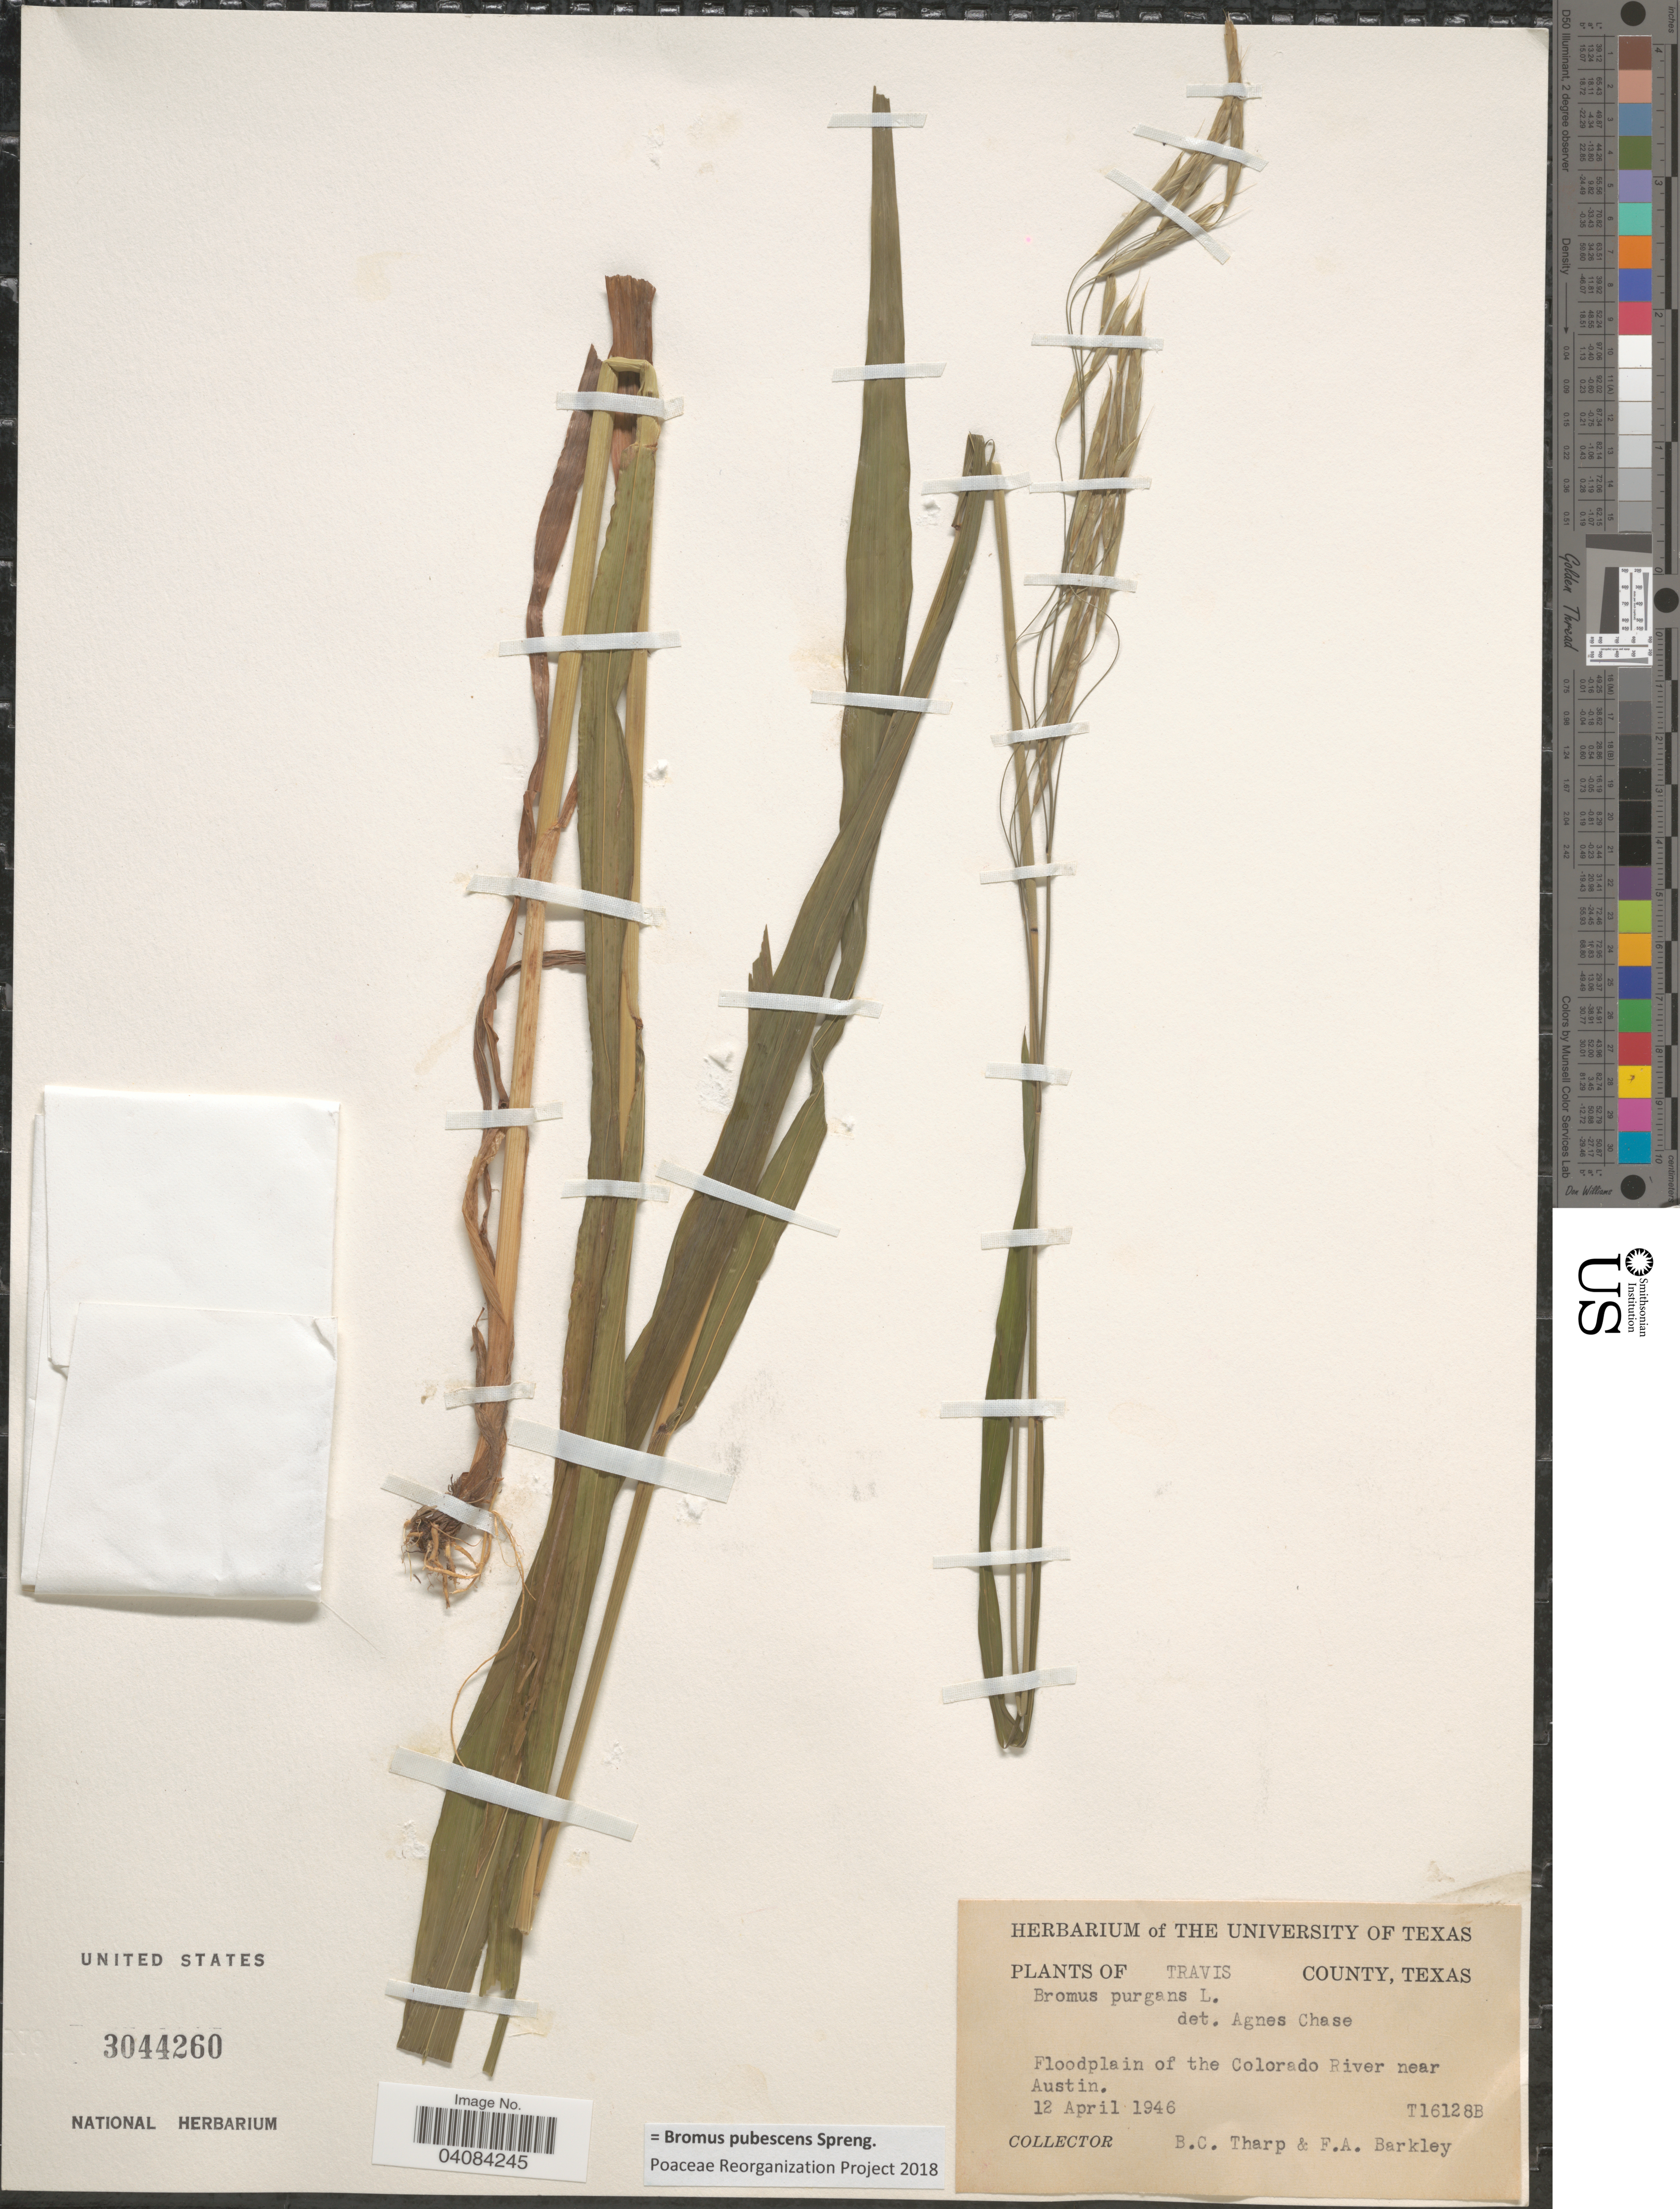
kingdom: Plantae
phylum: Tracheophyta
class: Liliopsida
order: Poales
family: Poaceae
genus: Bromus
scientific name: Bromus pubescens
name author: Muhl. ex Willd.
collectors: B. C. Tharp & F. A. Barkley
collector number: T16128B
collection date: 1946-04-12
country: United States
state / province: Texas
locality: Travis County. Floodplain of the Colorado River near Austin.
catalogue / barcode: US 3044260